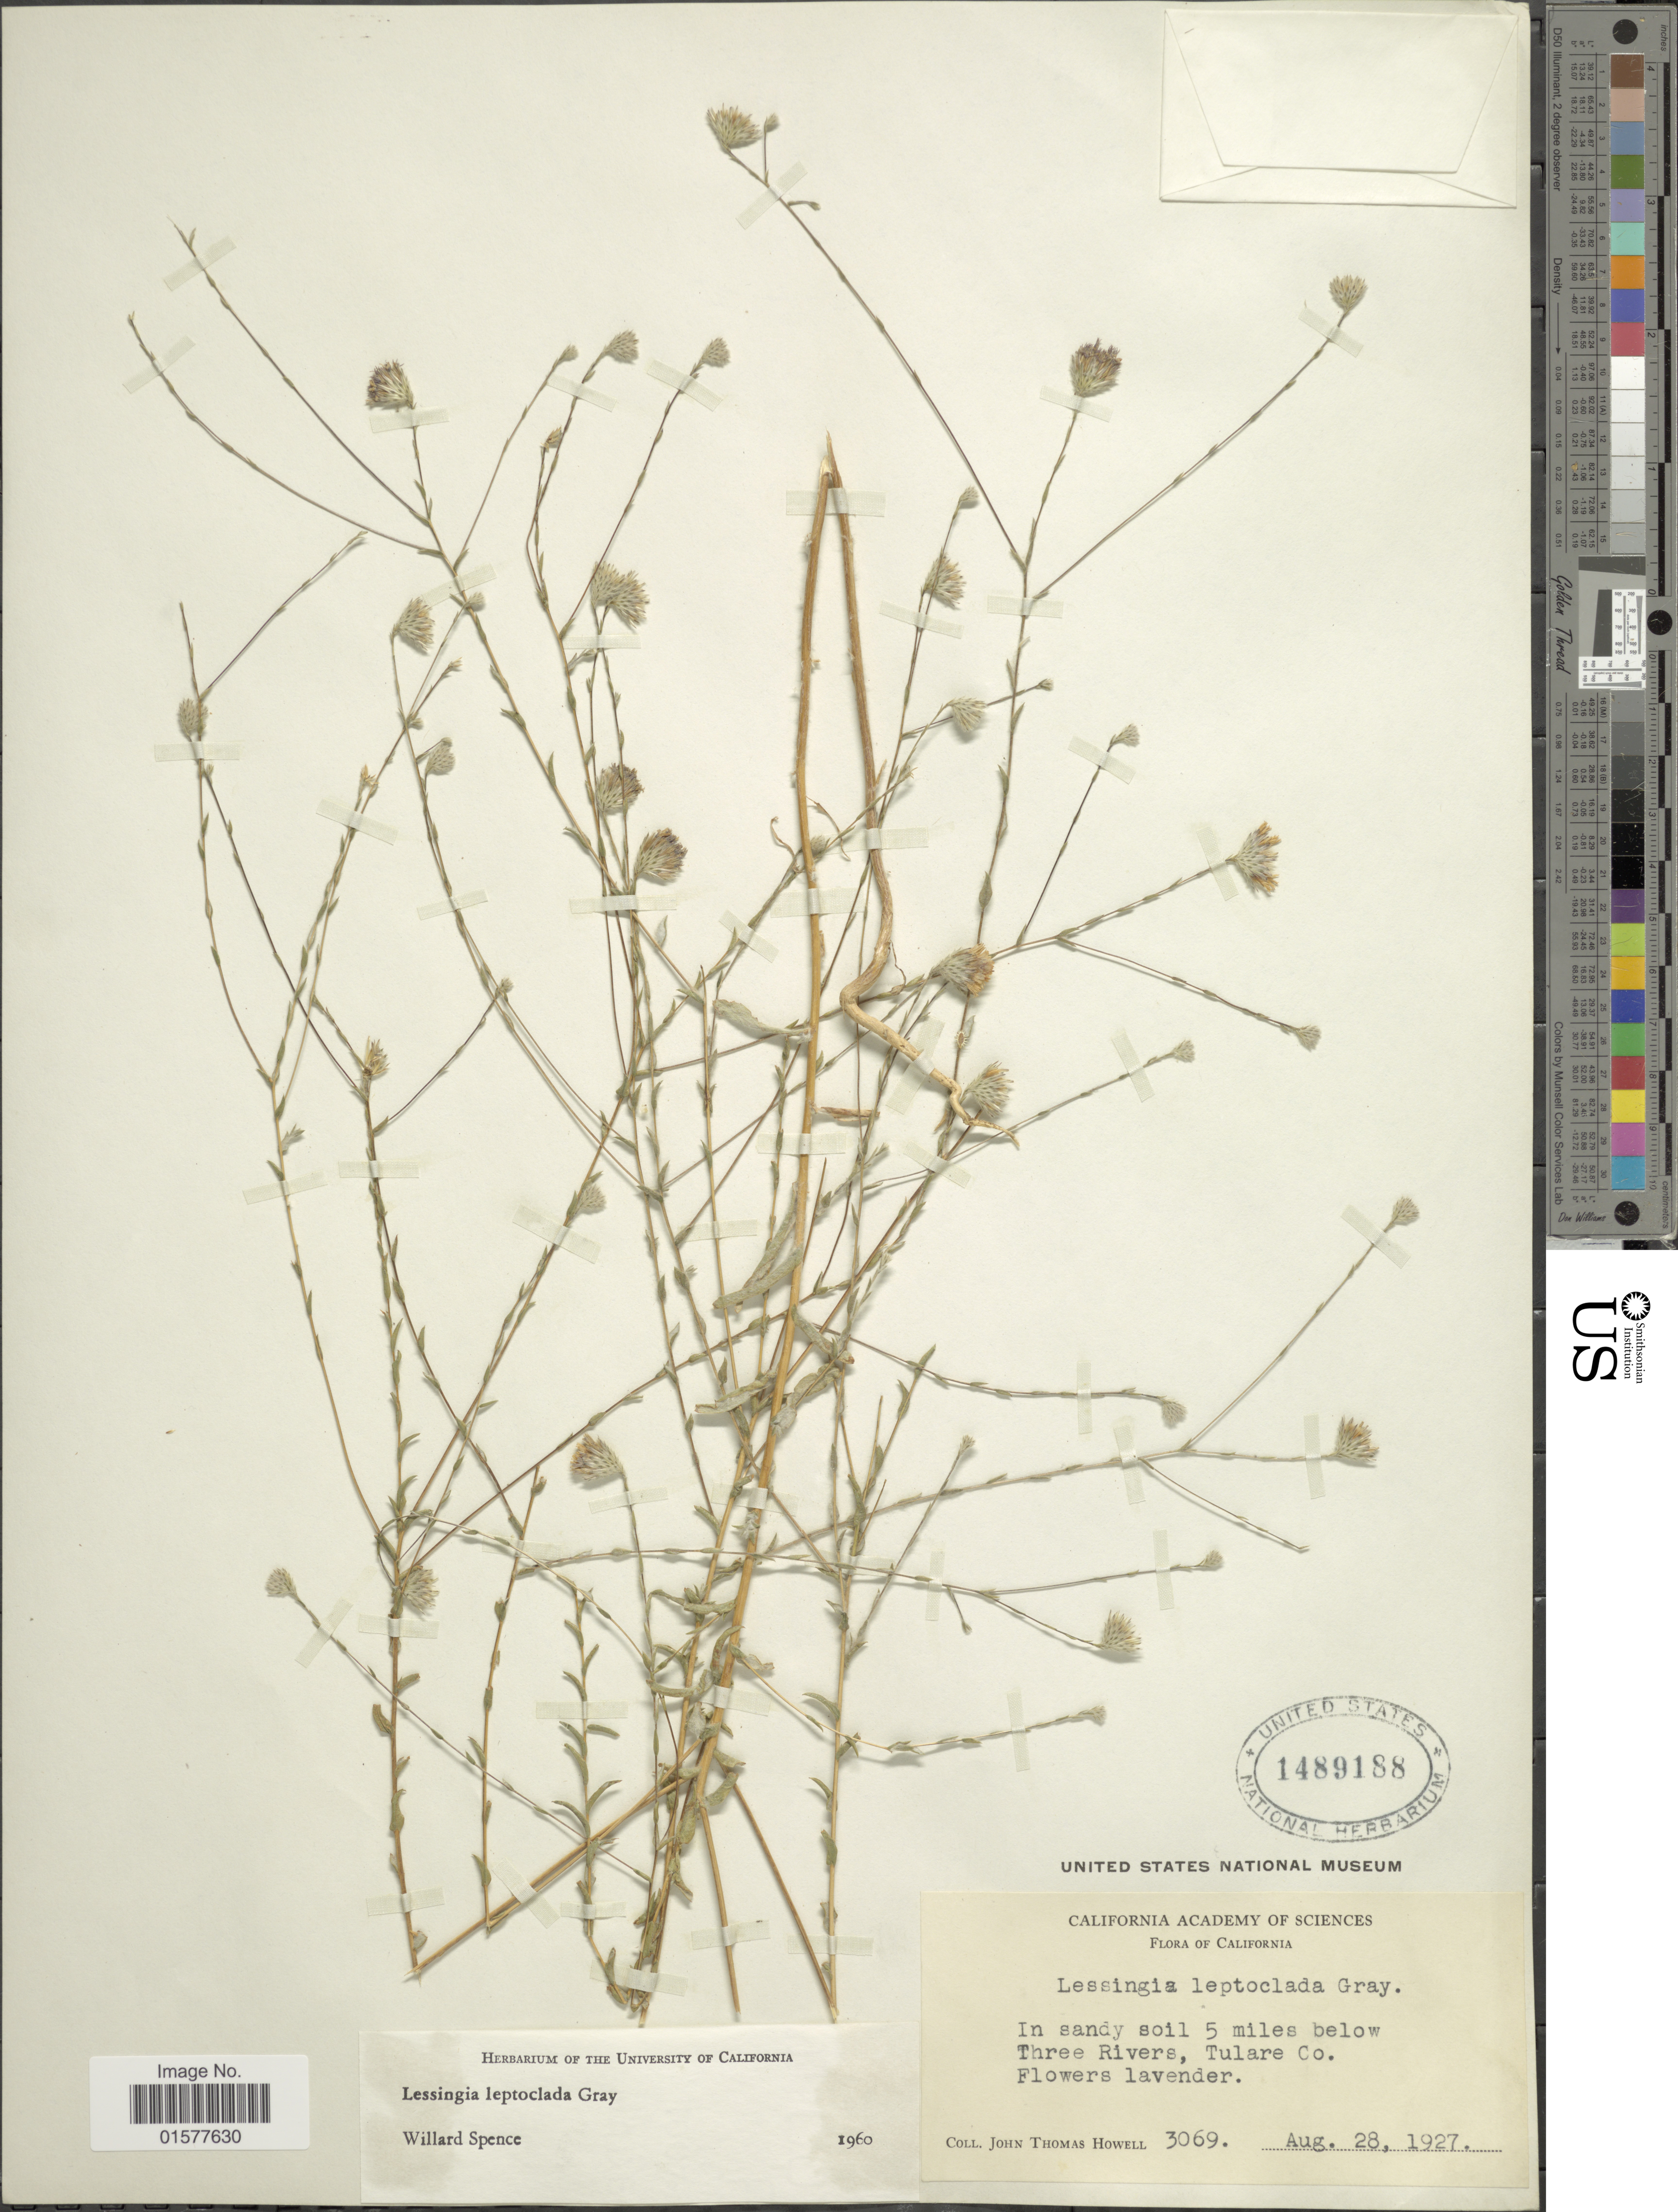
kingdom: Plantae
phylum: Tracheophyta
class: Magnoliopsida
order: Asterales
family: Asteraceae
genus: Lessingia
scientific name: Lessingia leptoclada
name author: A. Gray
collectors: J. T. Howell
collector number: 3069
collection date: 1927-08-28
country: United States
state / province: California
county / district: Tulare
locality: In sandy soil 5 miles below Three Rivers, Tulare Co.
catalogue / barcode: US 1489188